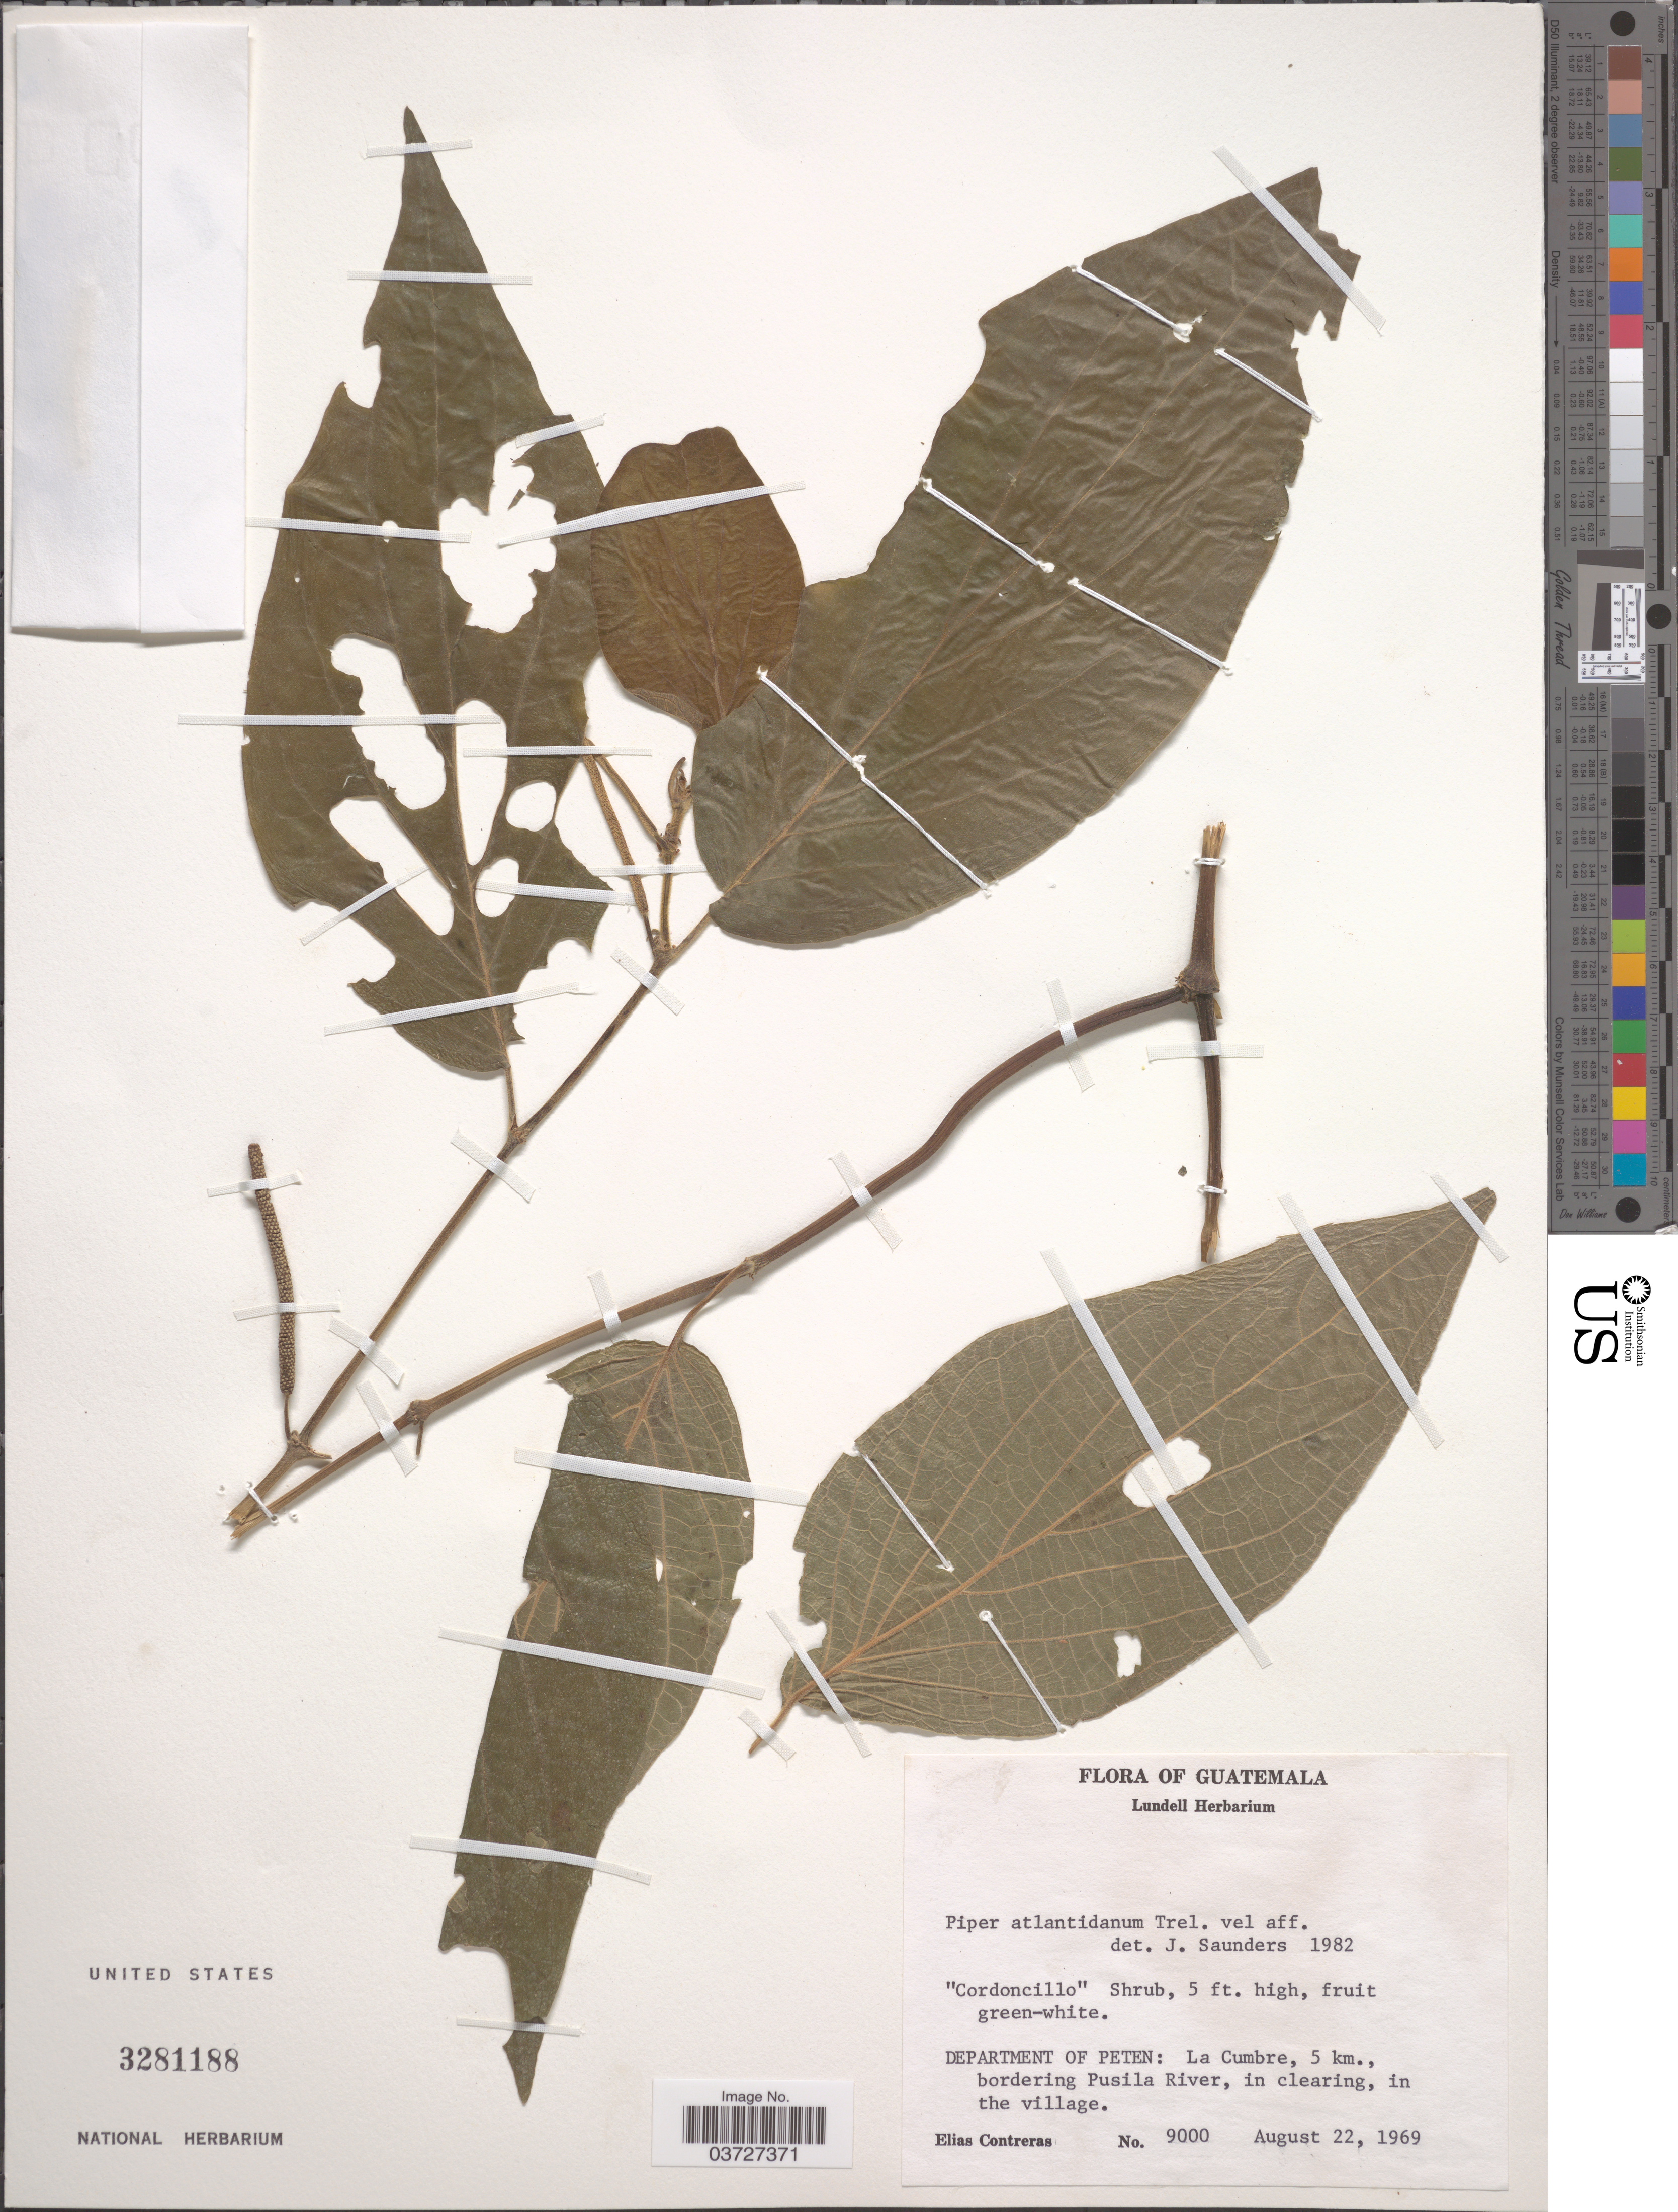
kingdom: Plantae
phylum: Tracheophyta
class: Magnoliopsida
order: Piperales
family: Piperaceae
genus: Piper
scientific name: Piper atlantidanum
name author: Trel.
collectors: E. Contreras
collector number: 9000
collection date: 1969-08-22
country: Guatemala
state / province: El Peten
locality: Department of Peten: La Cumbre, 5 km., bordering Pusila River, in clearing, in the village.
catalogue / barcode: US 3281188